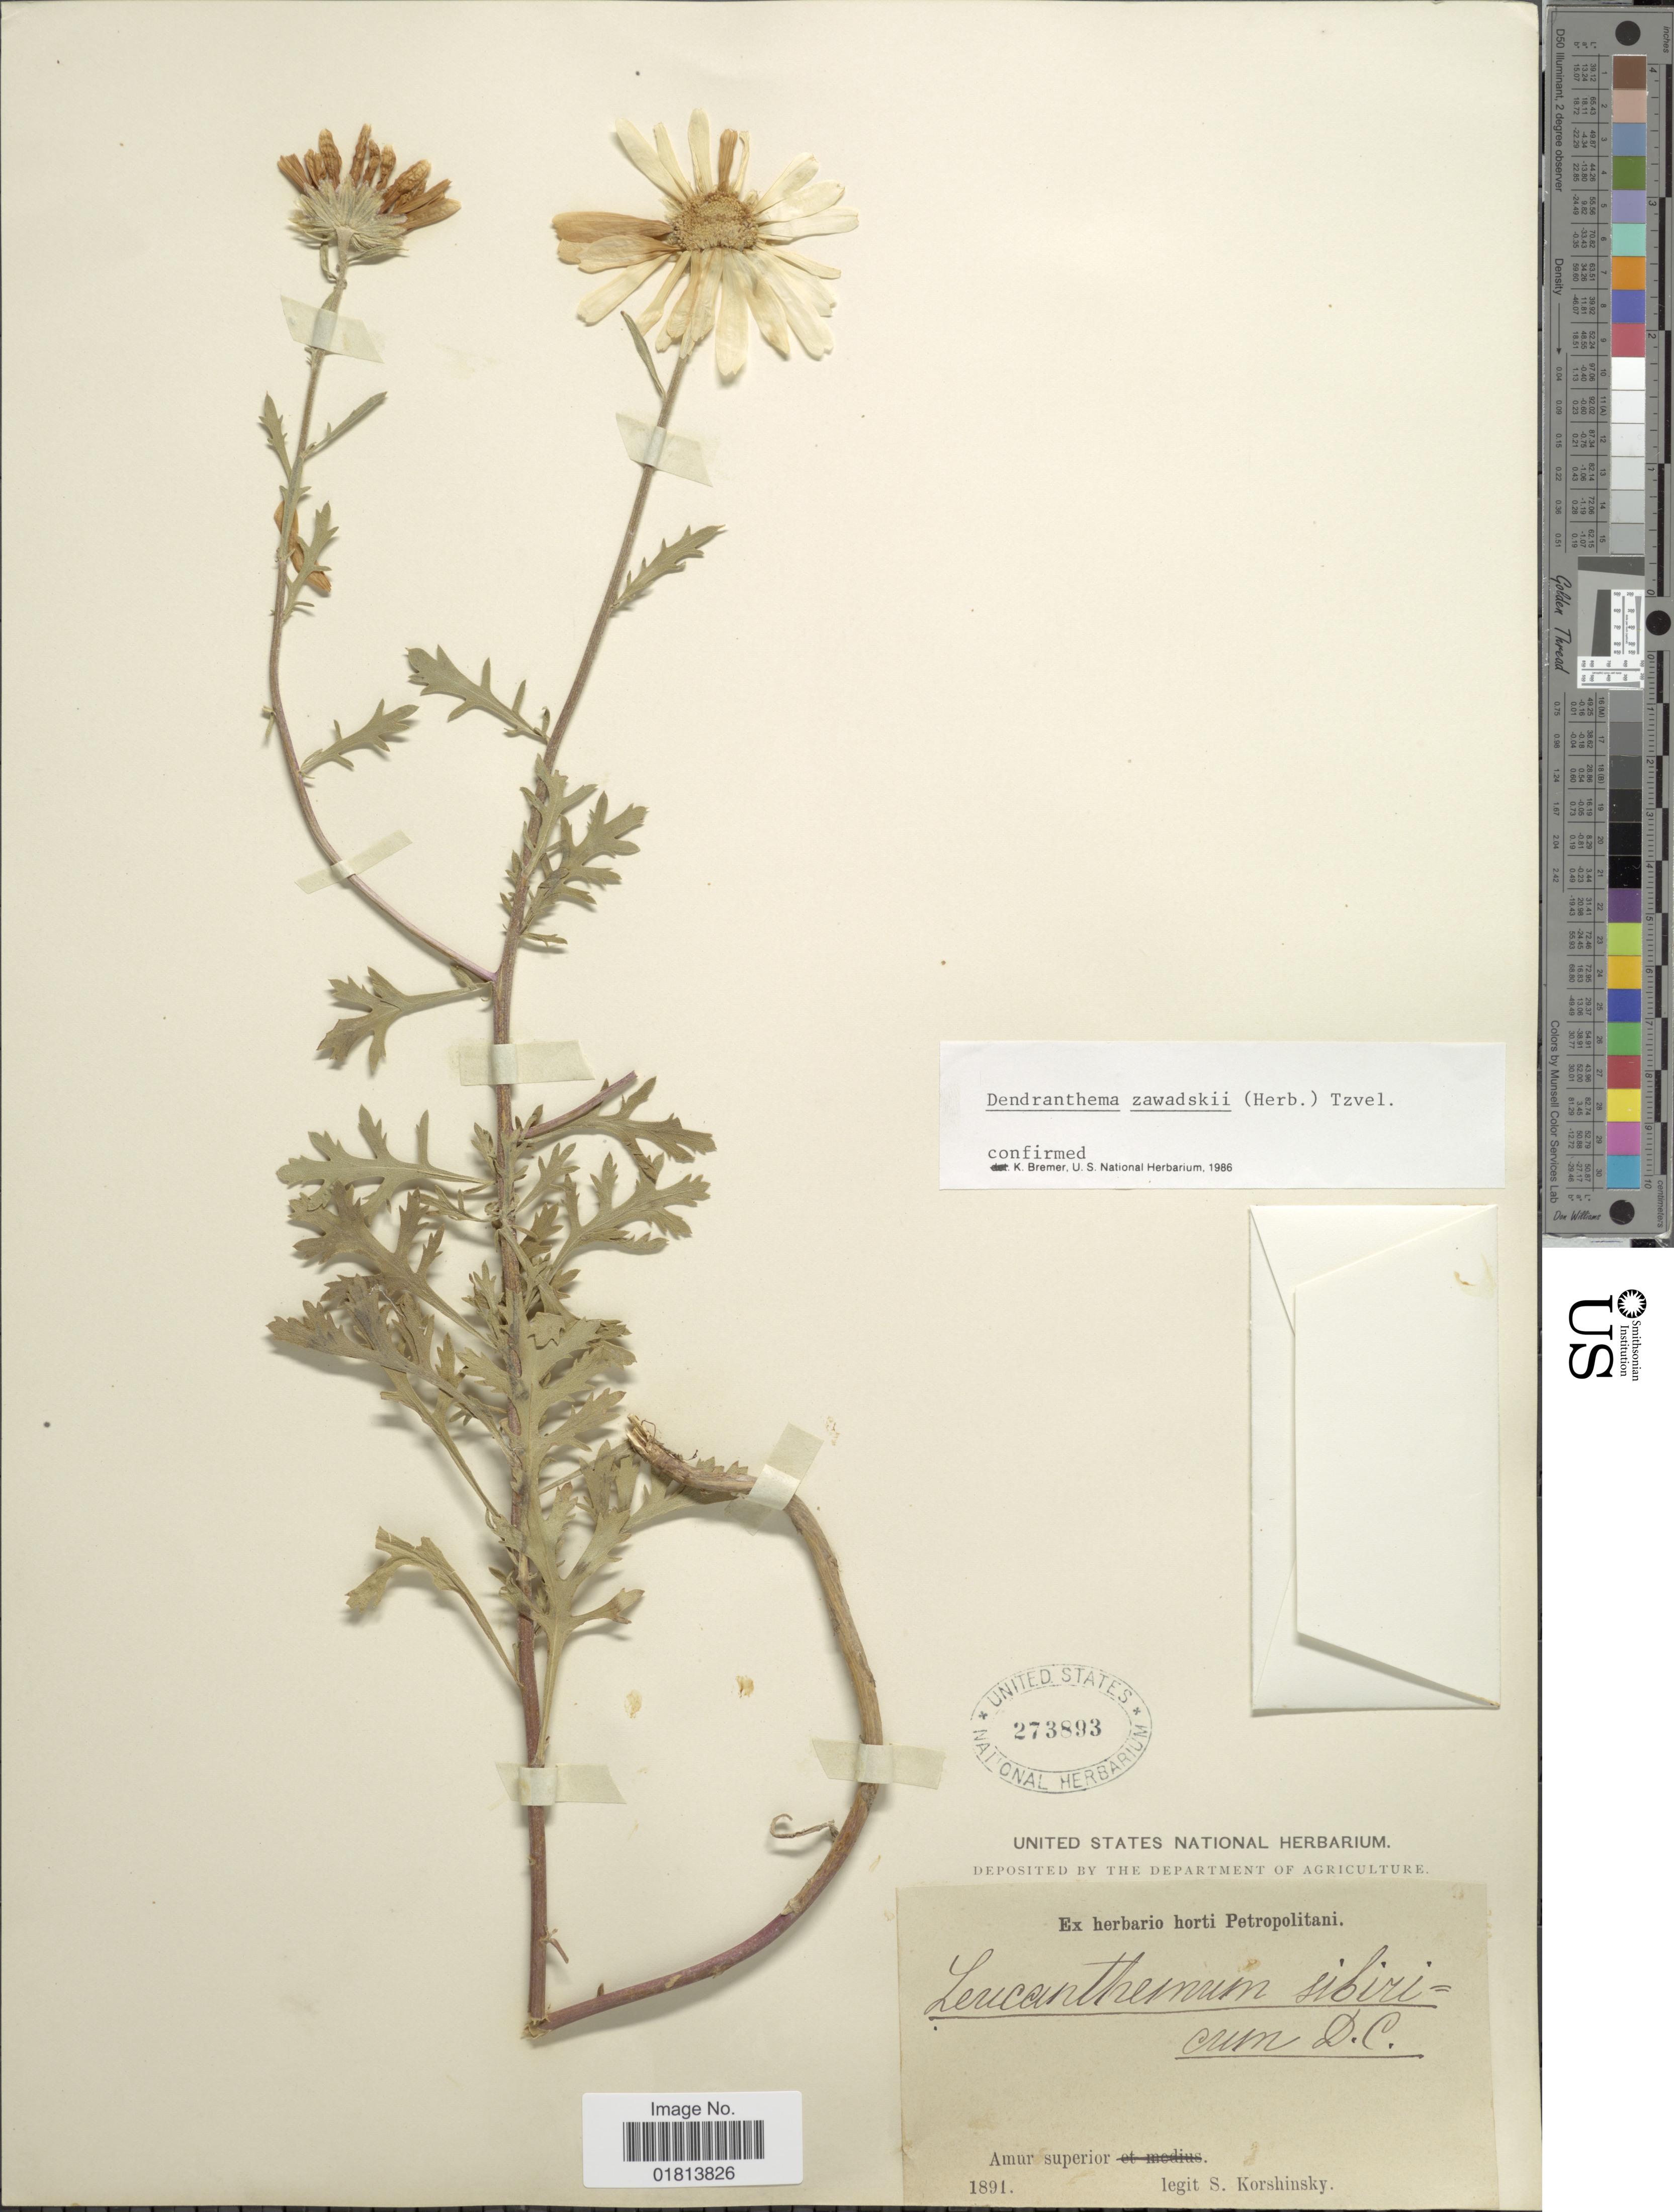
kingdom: Plantae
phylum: Tracheophyta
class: Magnoliopsida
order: Asterales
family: Asteraceae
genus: Dendranthema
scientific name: Dendranthema zawadskii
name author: (Herbich) Tzvelev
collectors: S. I. Korshinsky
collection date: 1891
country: Russian Federation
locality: Amur superior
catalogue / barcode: US 273893